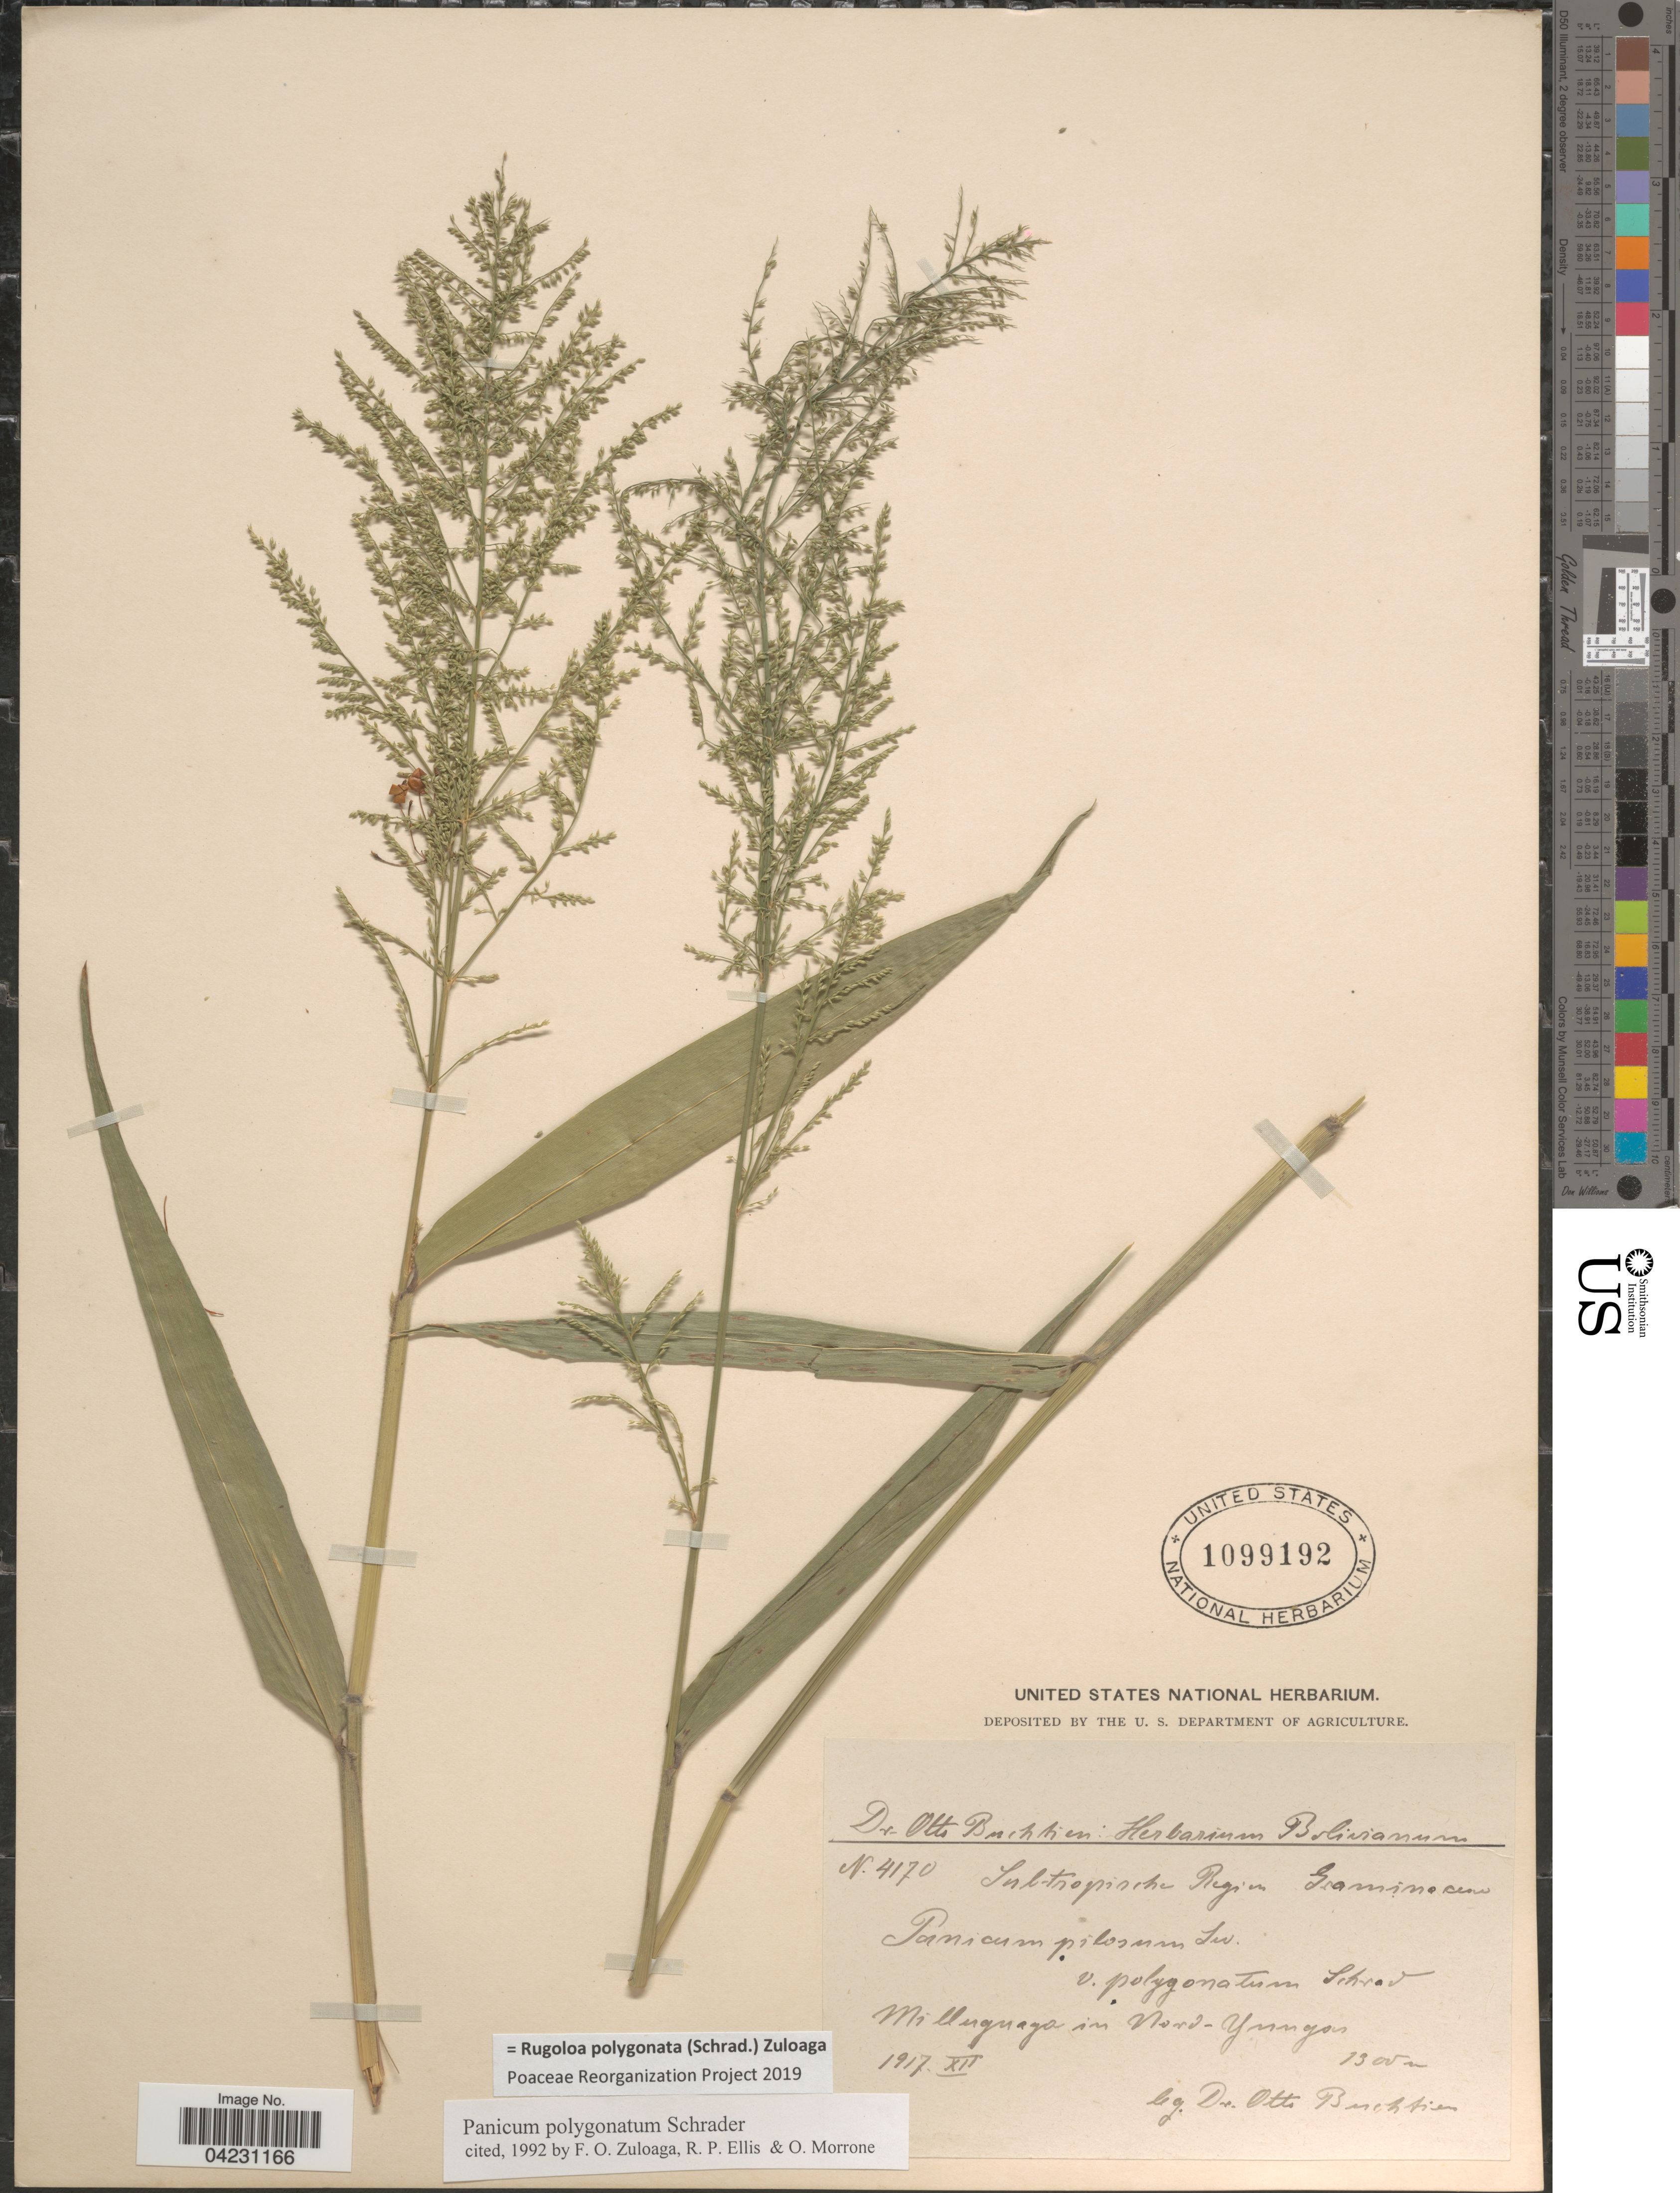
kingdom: Plantae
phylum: Tracheophyta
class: Liliopsida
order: Poales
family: Poaceae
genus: Rugoloa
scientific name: Rugoloa polygonata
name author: (Schrad.) Zuloaga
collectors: O. Buchtien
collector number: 4170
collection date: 1917-12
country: Bolivia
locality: Subtropische Region. Milluguaya in Nord-Yungas.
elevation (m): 1300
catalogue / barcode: US 1099192